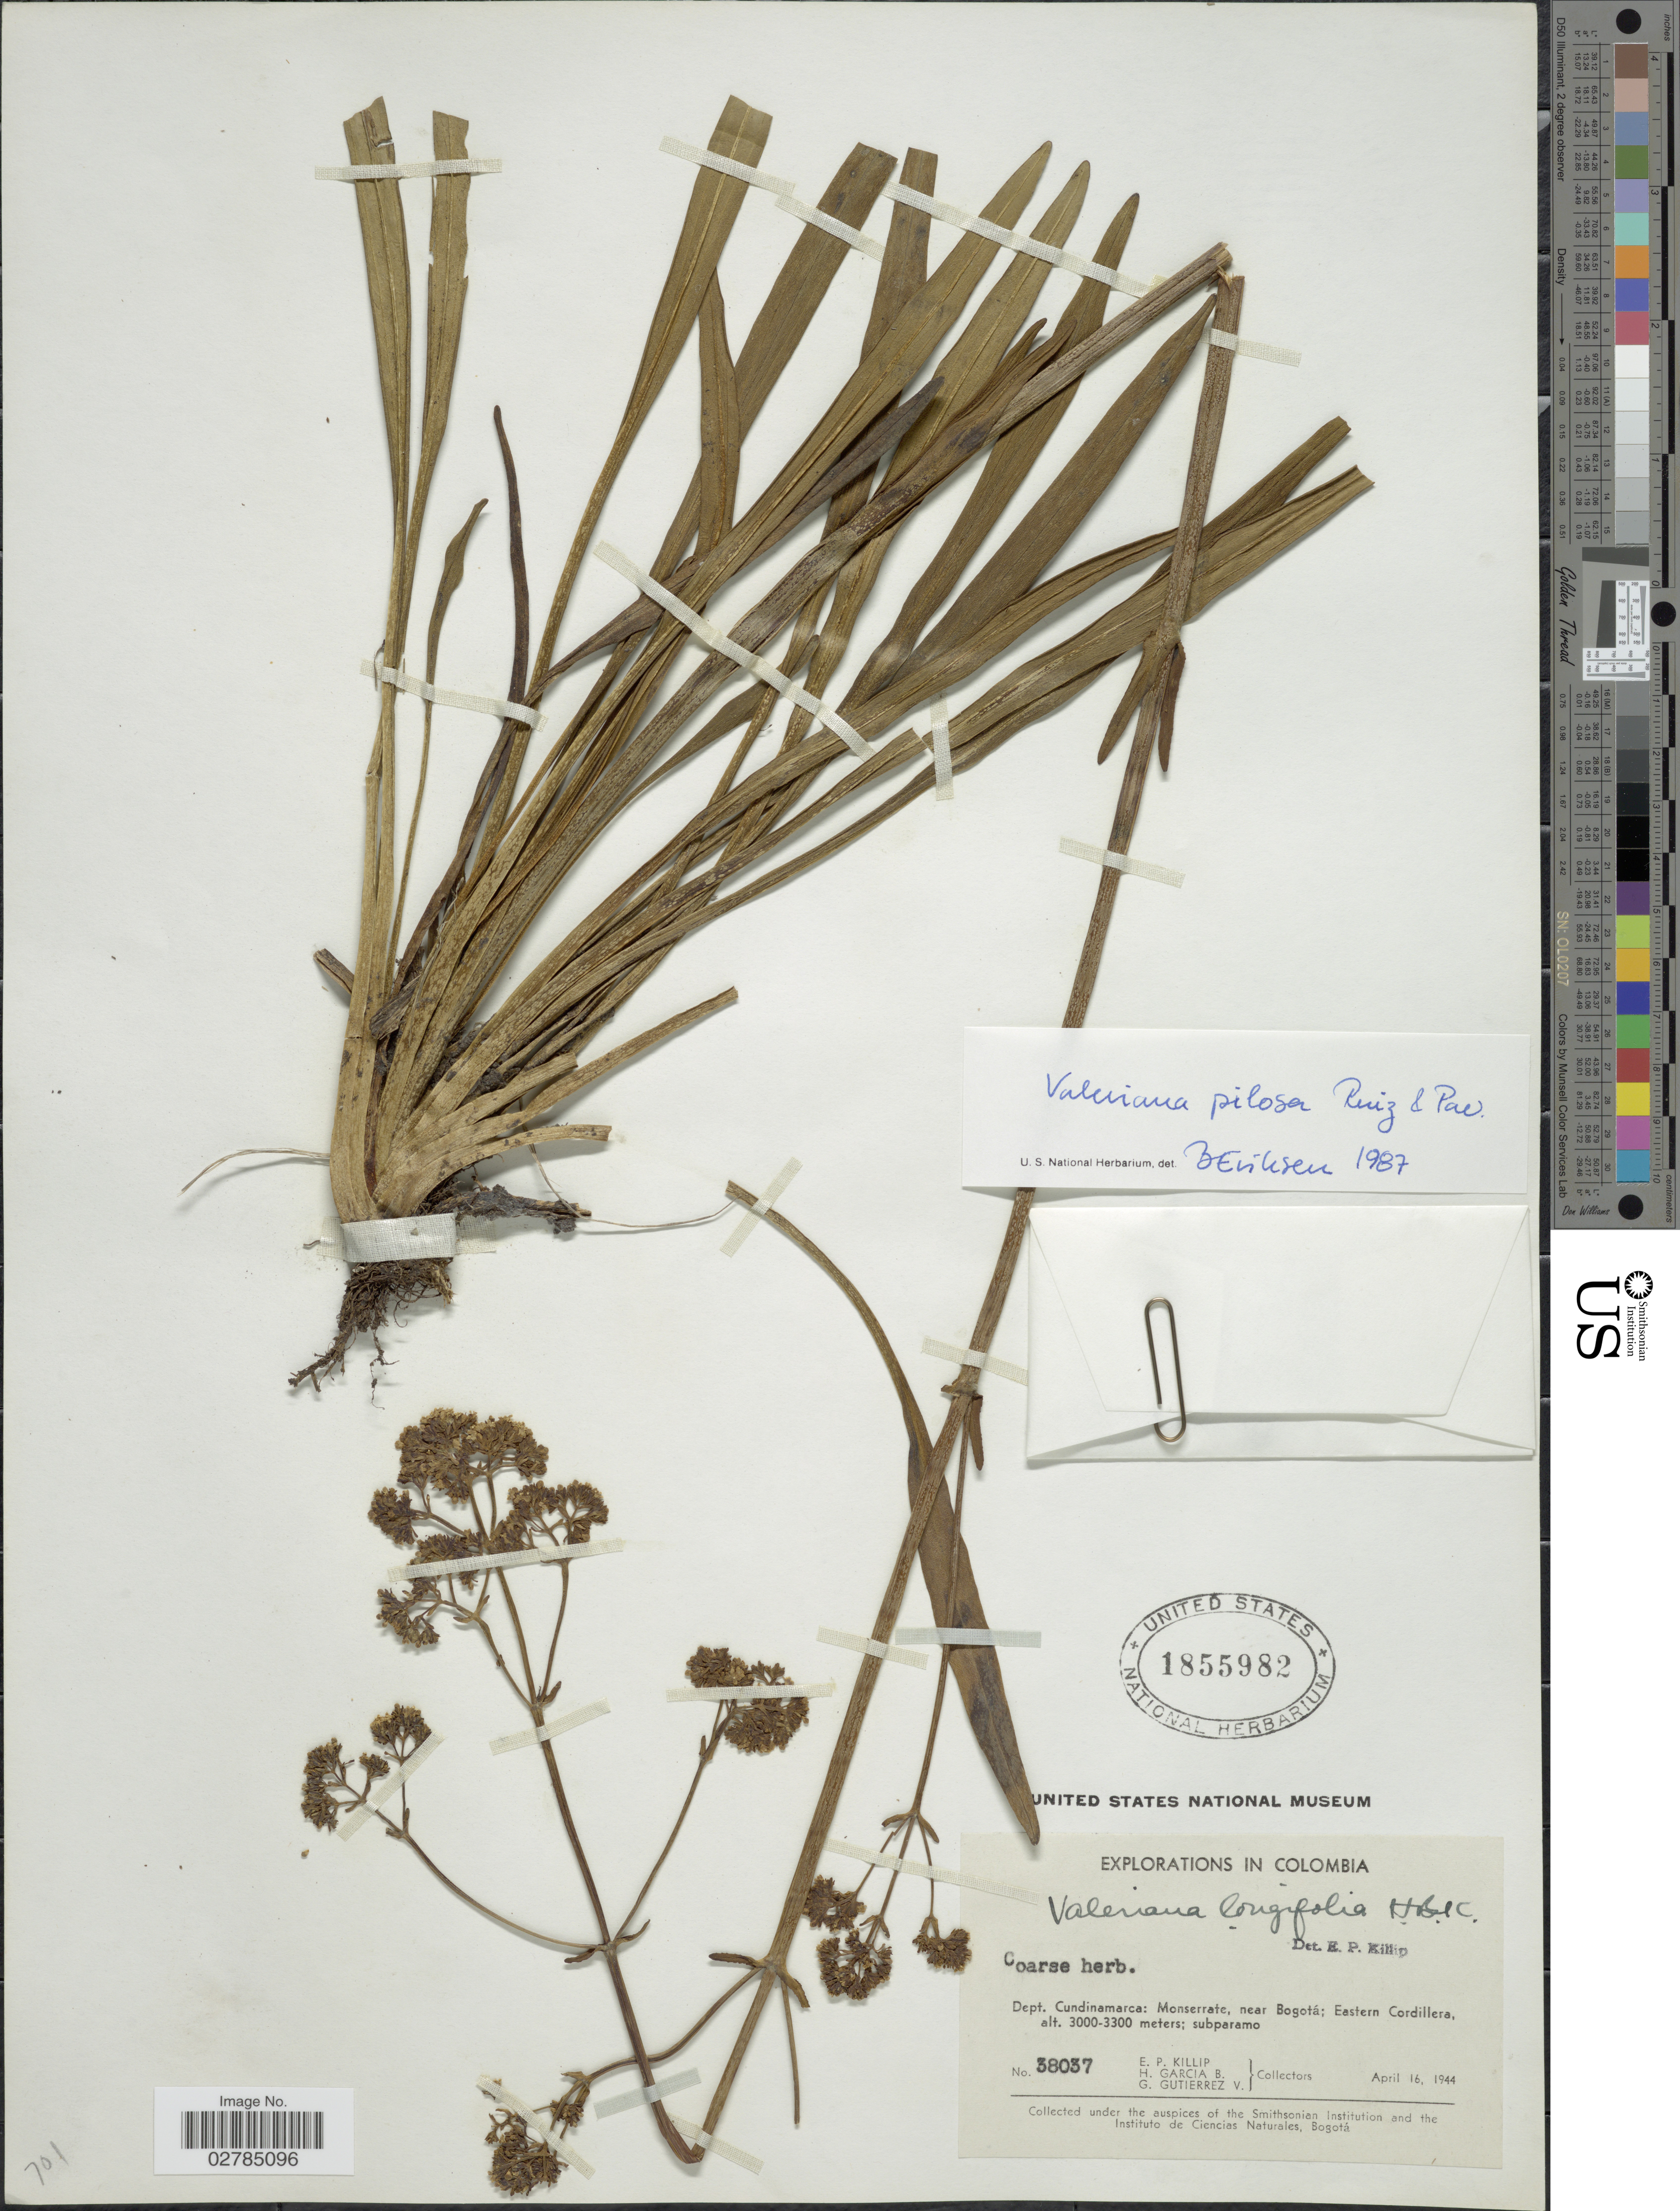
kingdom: Plantae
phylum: Tracheophyta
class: Magnoliopsida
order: Dipsacales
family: Caprifoliaceae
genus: Valeriana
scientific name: Valeriana pilosa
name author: Ruiz & Pav.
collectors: E. P. Killip, H. García Barriga & G. Gutiérrez V.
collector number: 38037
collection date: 1944-04-16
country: Colombia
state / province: Cundinamarca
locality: Dept. Cundinamarca, Monserrate, near Bogotá, Eastern Cordillera.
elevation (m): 3000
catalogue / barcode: US 1855982